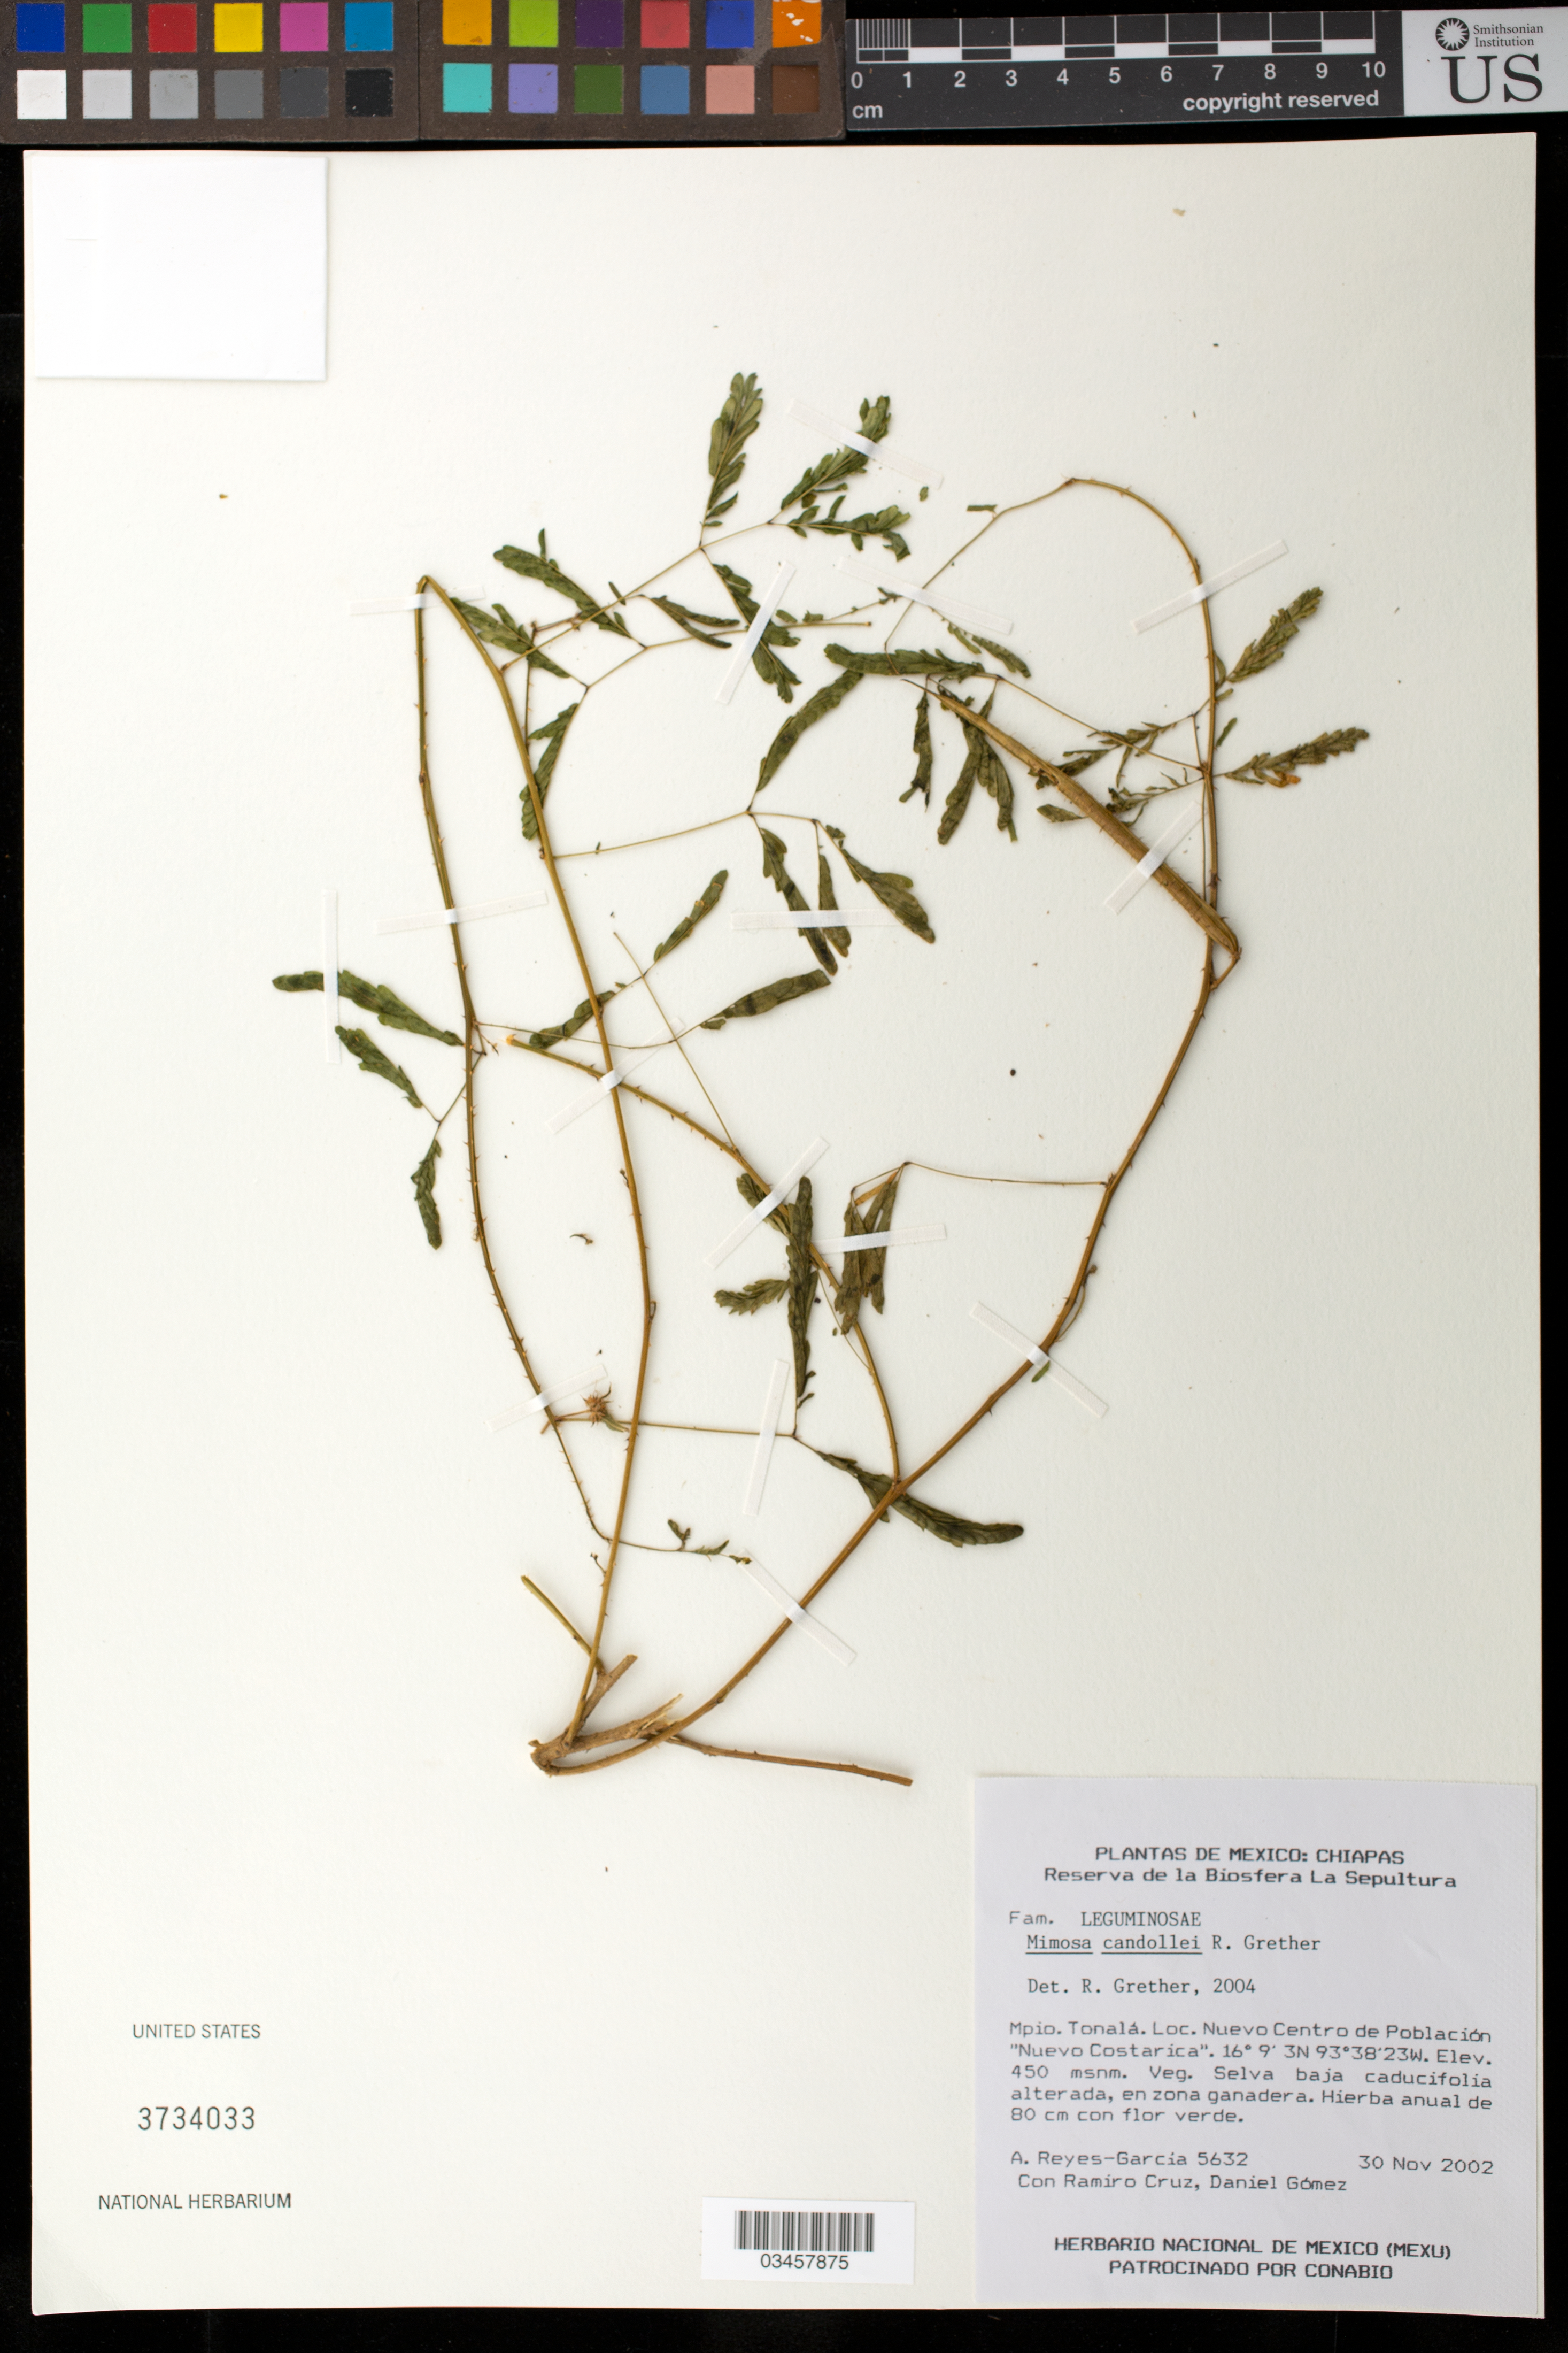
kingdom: Plantae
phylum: Tracheophyta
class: Magnoliopsida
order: Fabales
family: Fabaceae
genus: Mimosa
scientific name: Mimosa candollei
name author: R. Grether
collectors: A. Reyes G.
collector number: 5632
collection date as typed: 30 Nov 2002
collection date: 2002-11-30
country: Mexico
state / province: Chiapas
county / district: Tonalá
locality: Nuevo Centro de Poblacion "Neuvo Costarica".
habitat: Selva baja caducifolia alterada, en zona ganadera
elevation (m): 450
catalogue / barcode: US 3734033